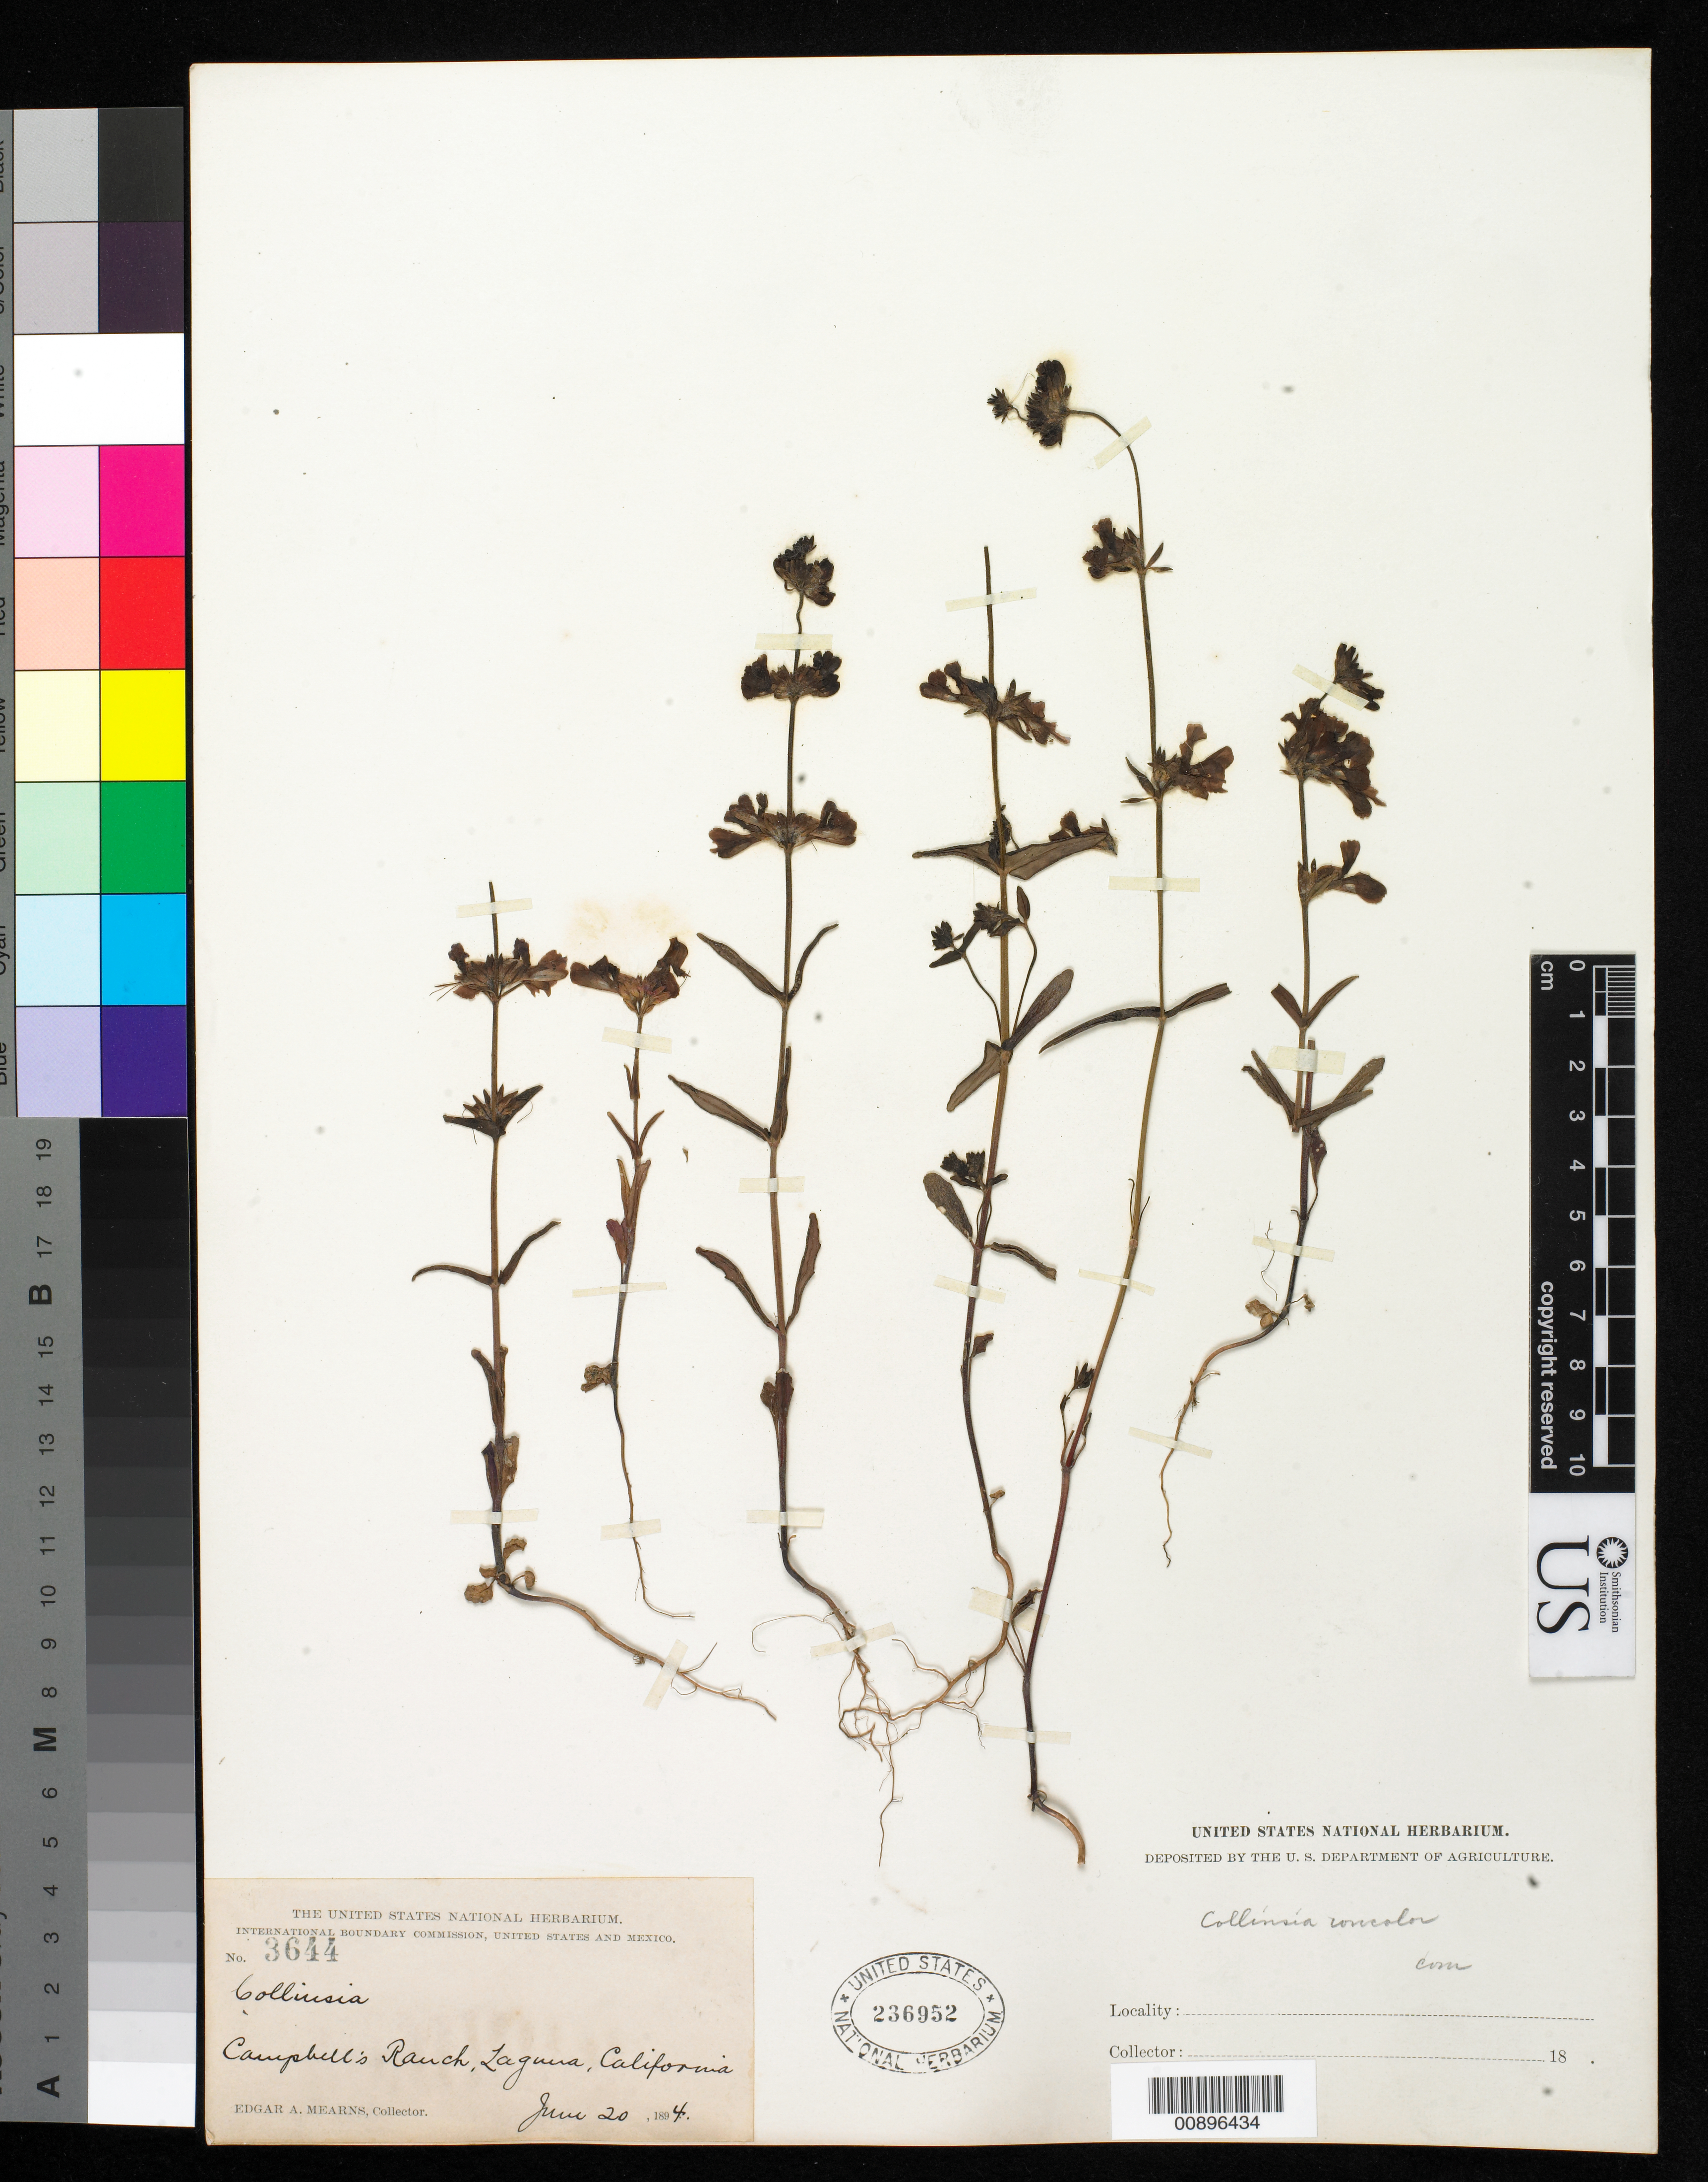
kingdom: Plantae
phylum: Tracheophyta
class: Magnoliopsida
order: Lamiales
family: Plantaginaceae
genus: Collinsia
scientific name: Collinsia concolor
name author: Greene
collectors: E. A. Mearns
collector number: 3644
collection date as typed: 20 Jun 1894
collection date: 1894-06-20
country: United States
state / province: California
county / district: Orange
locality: Campbell's Ranch, Laguna, California.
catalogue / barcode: US 236952